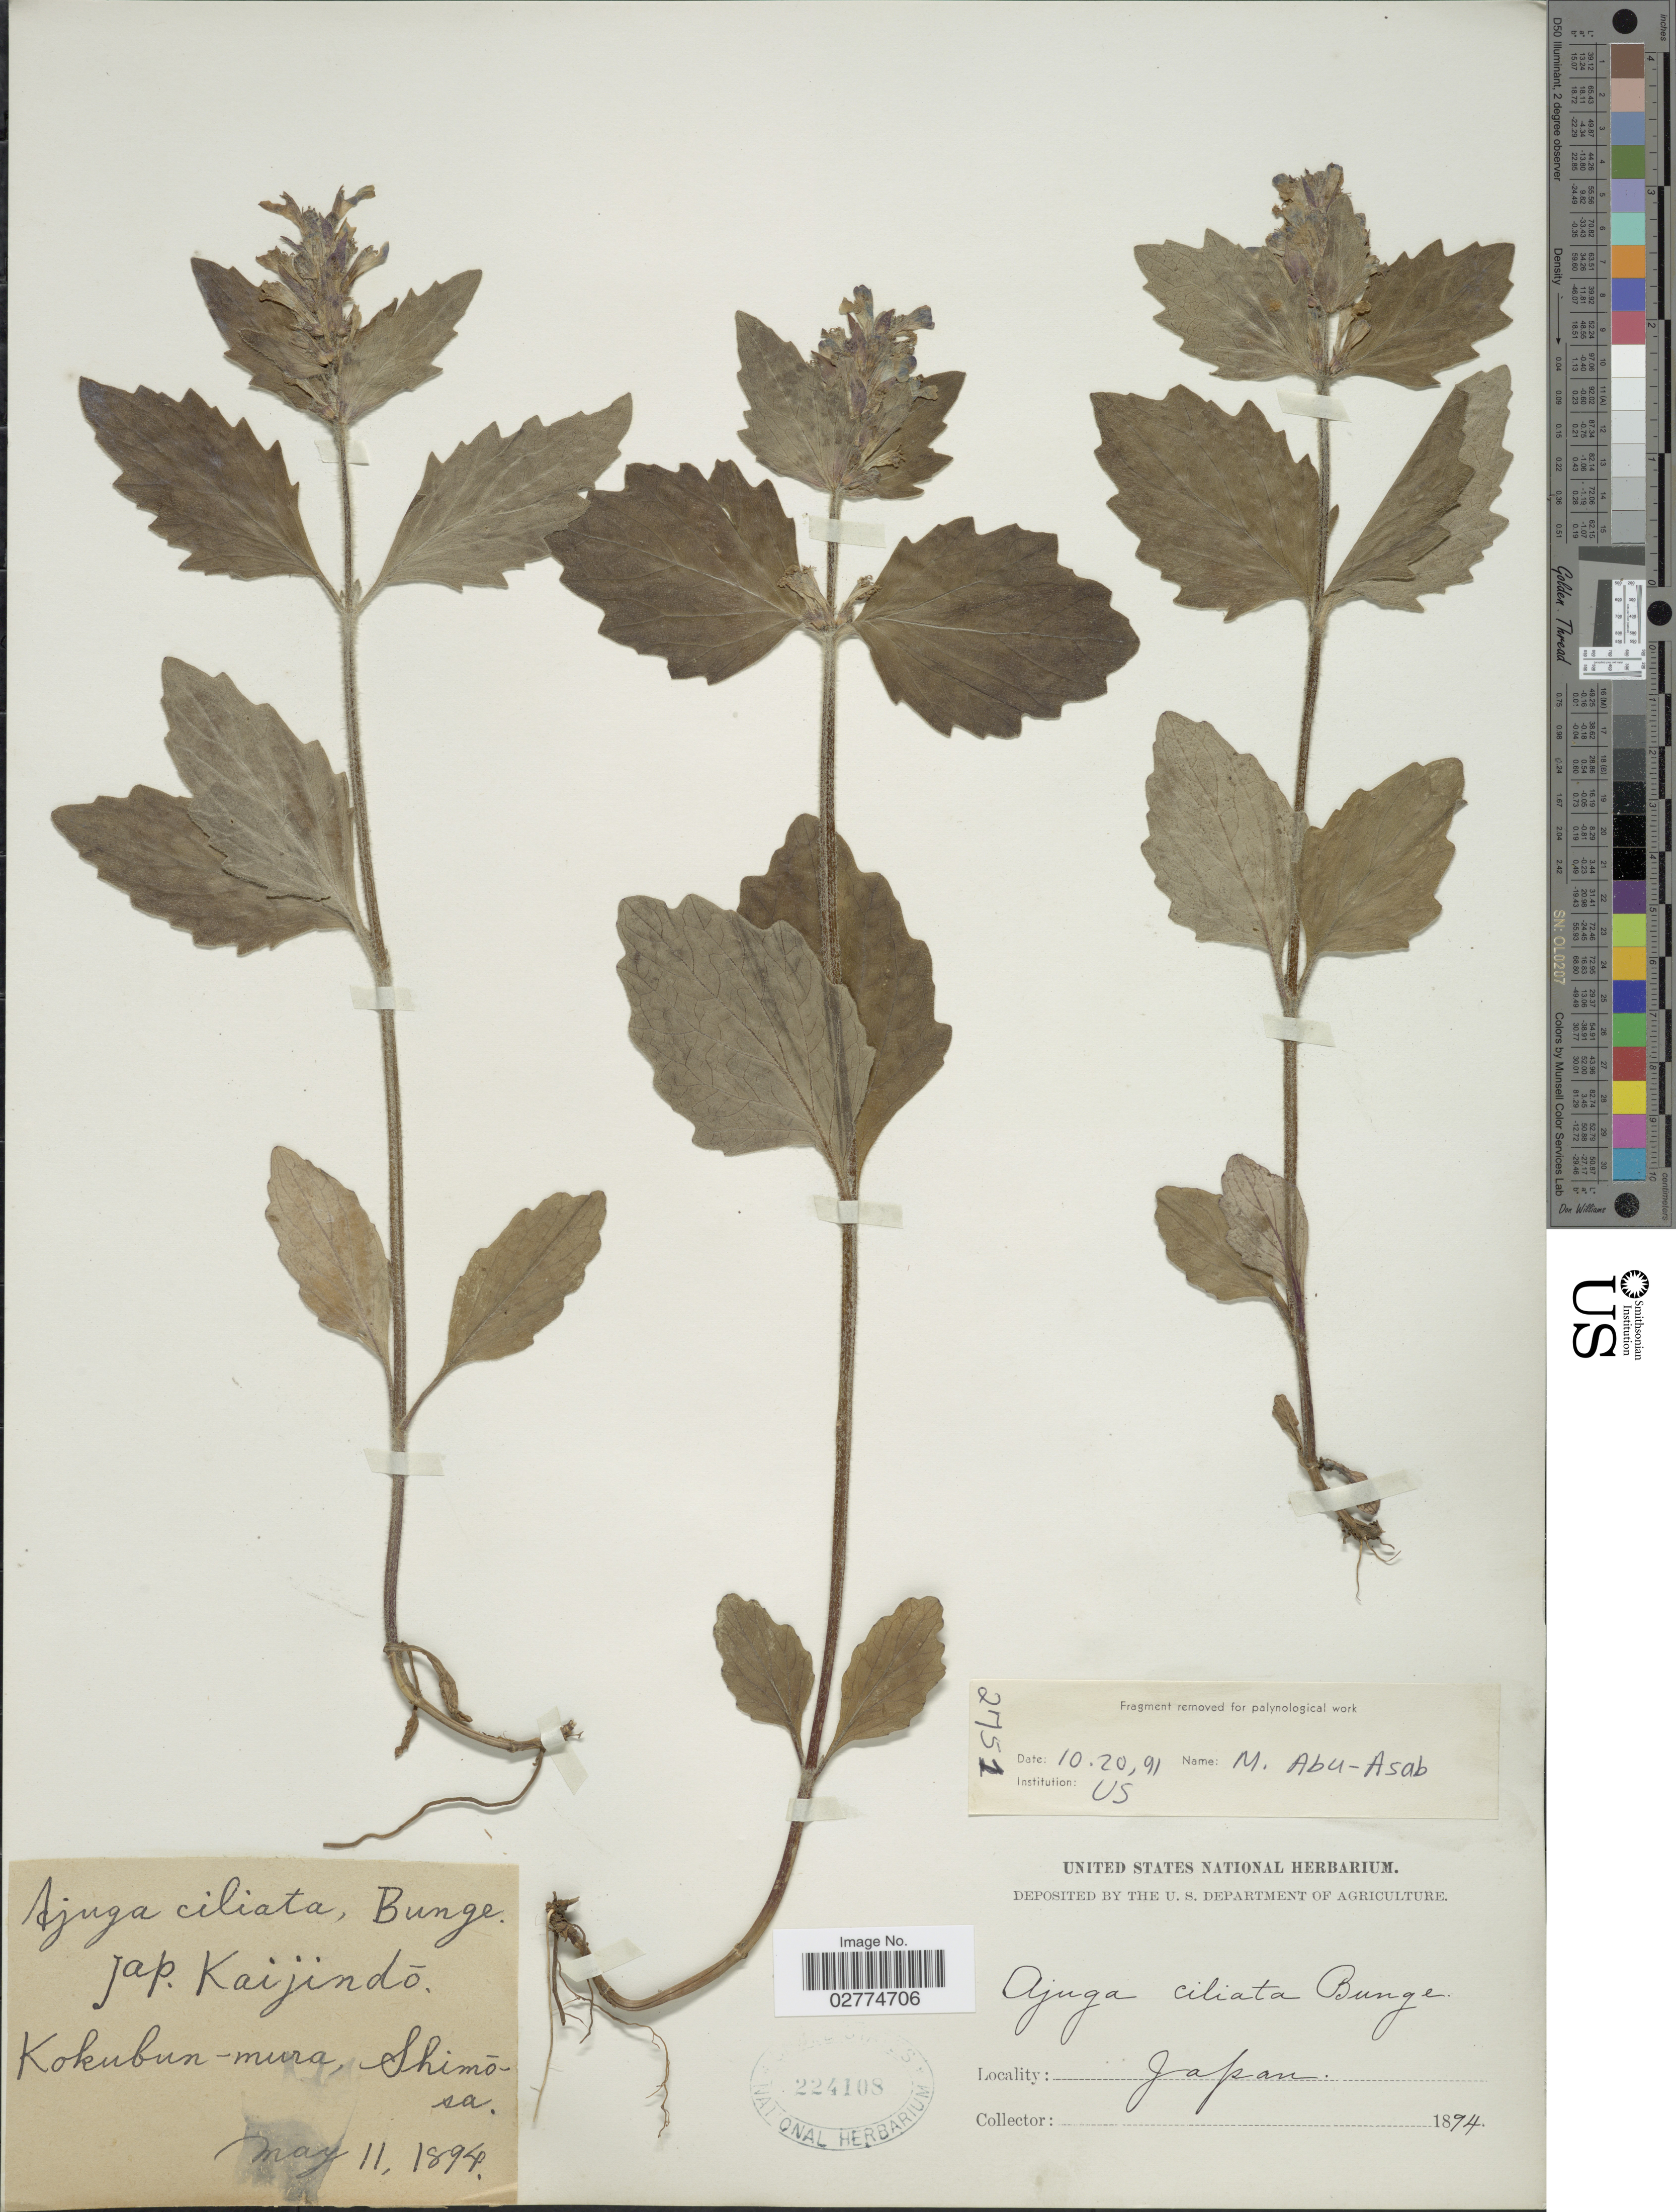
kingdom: Plantae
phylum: Tracheophyta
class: Magnoliopsida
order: Lamiales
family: Lamiaceae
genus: Ajuga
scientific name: Ajuga ciliata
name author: Bunge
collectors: ex herb. United States National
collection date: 1894-05-11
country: Japan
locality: Kokubun-mura, Shimósa.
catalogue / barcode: US 224108